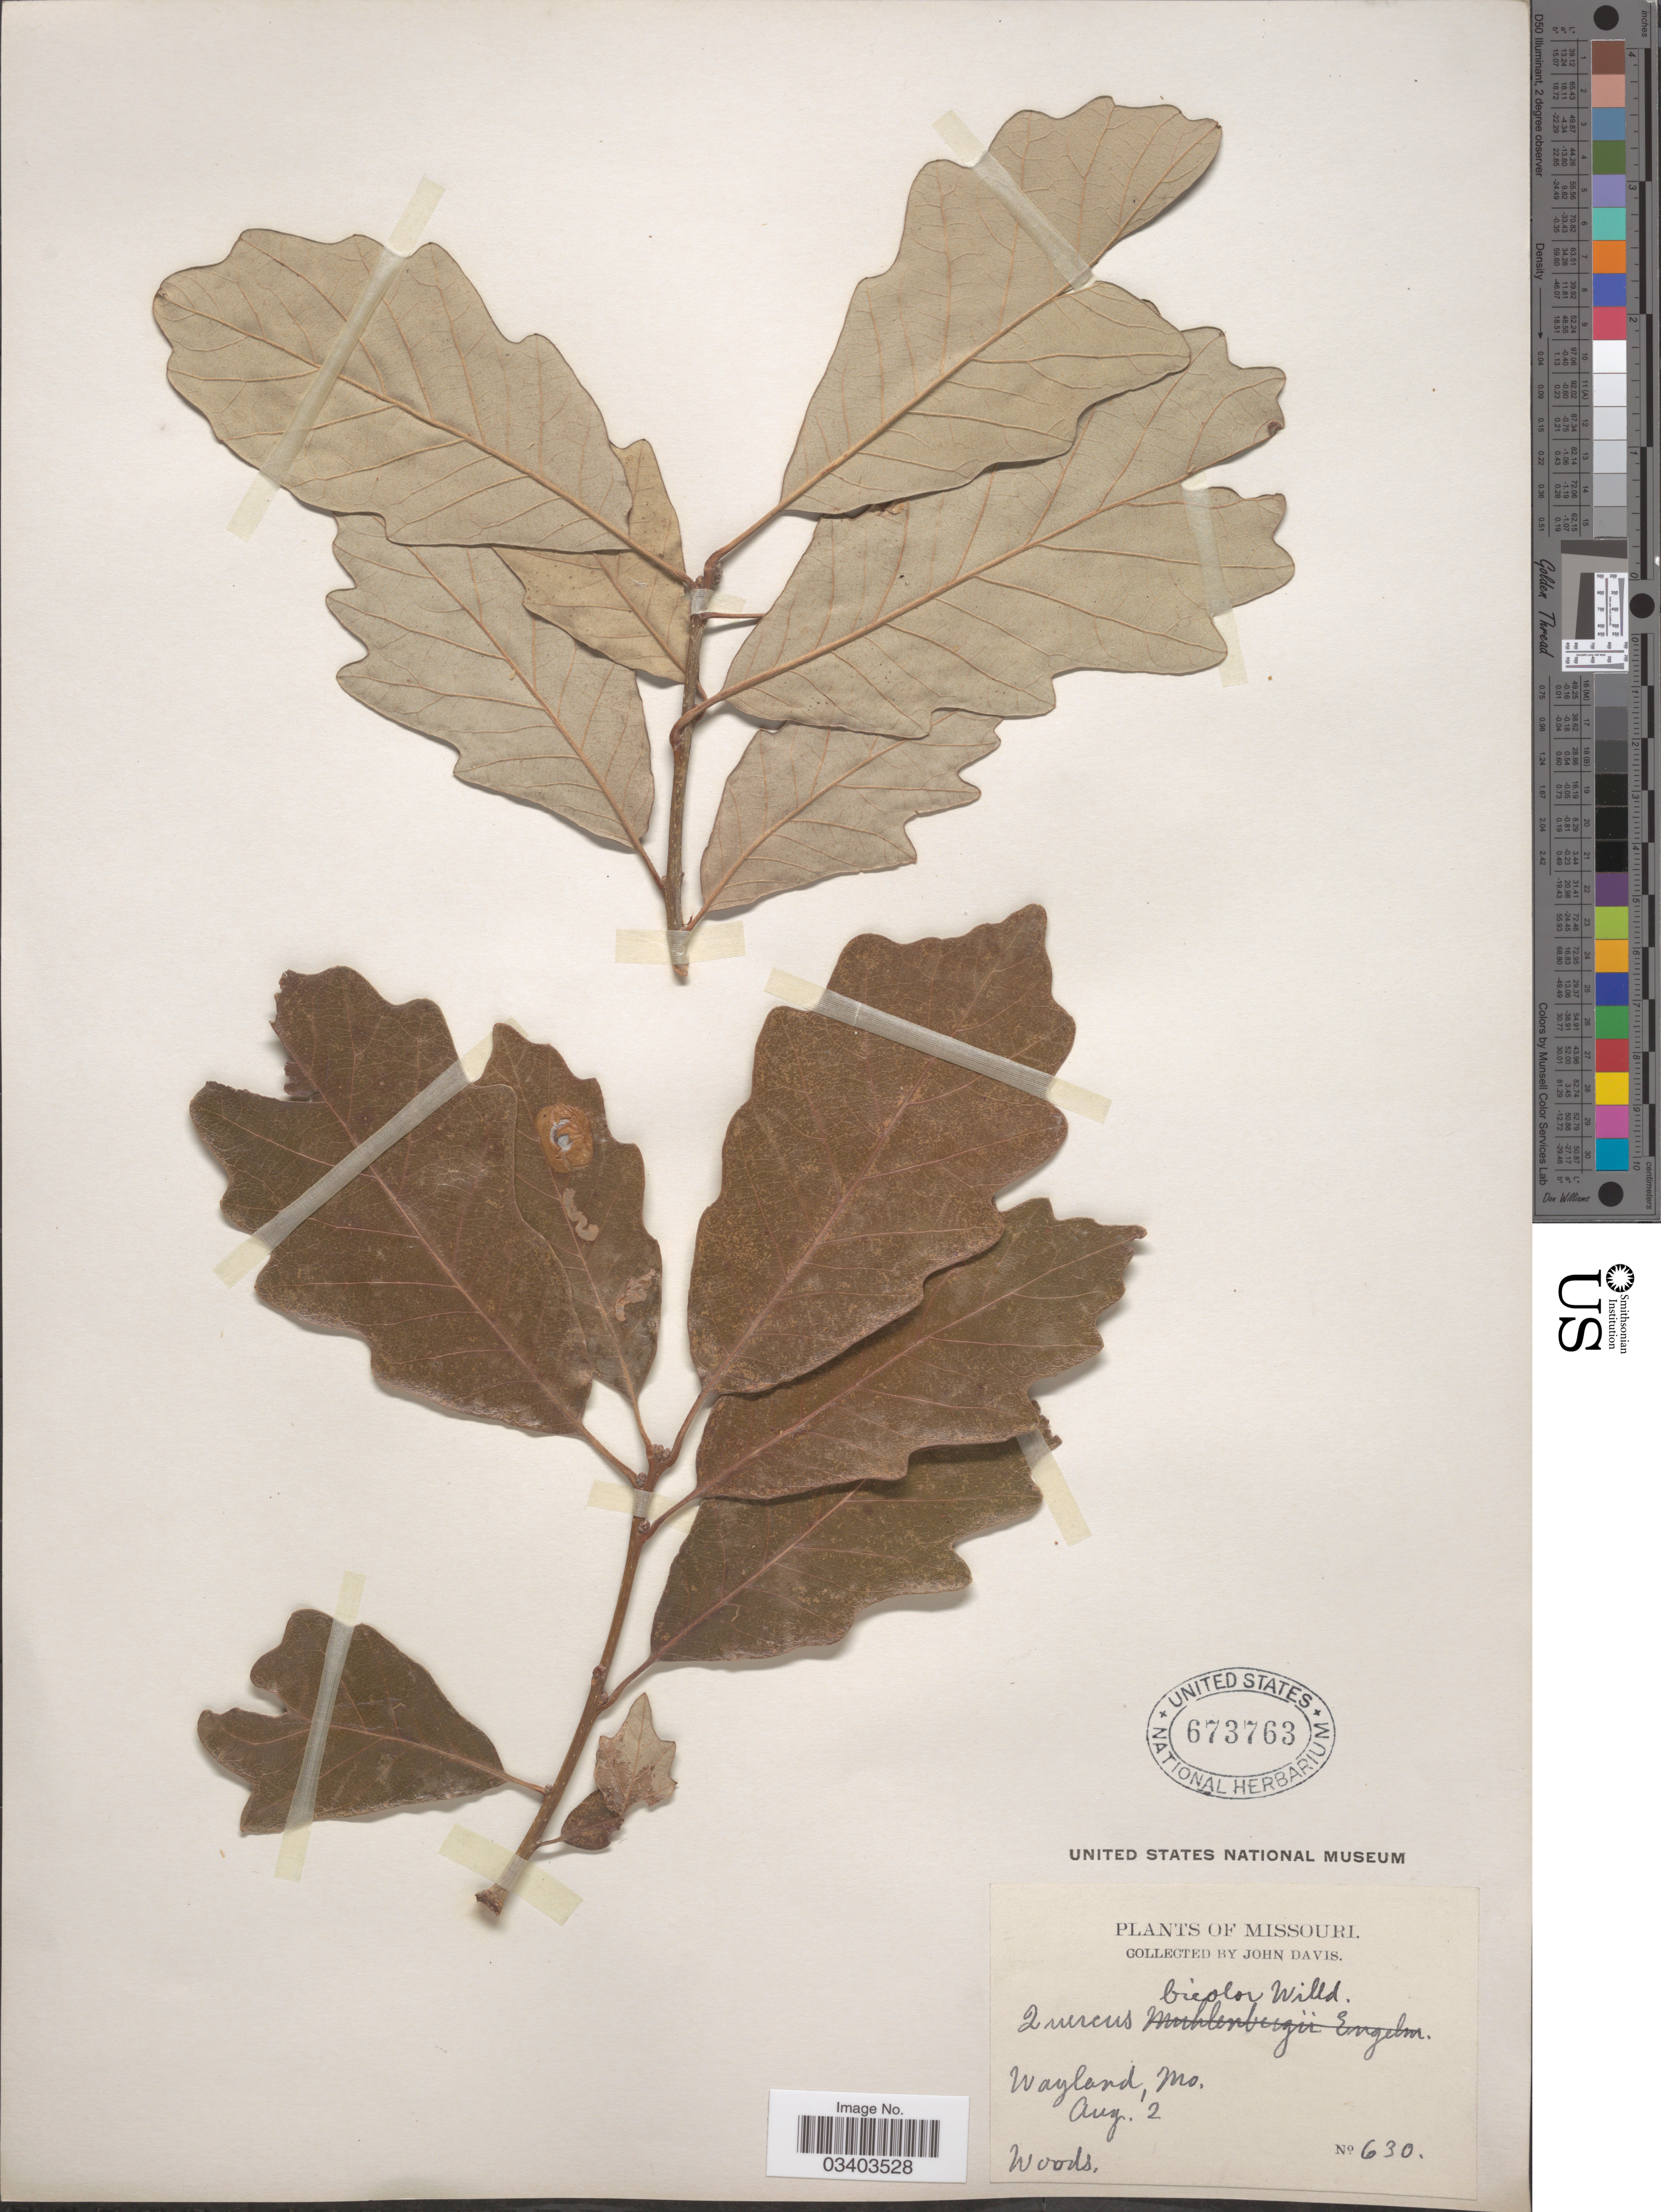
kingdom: Plantae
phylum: Tracheophyta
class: Magnoliopsida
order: Fagales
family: Fagaceae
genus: Quercus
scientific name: Quercus bicolor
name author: Willd.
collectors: J. Davis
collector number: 630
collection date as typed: Transcribed d/m/y: /8/2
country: United States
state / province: Missouri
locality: Wayland.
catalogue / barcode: US 673763